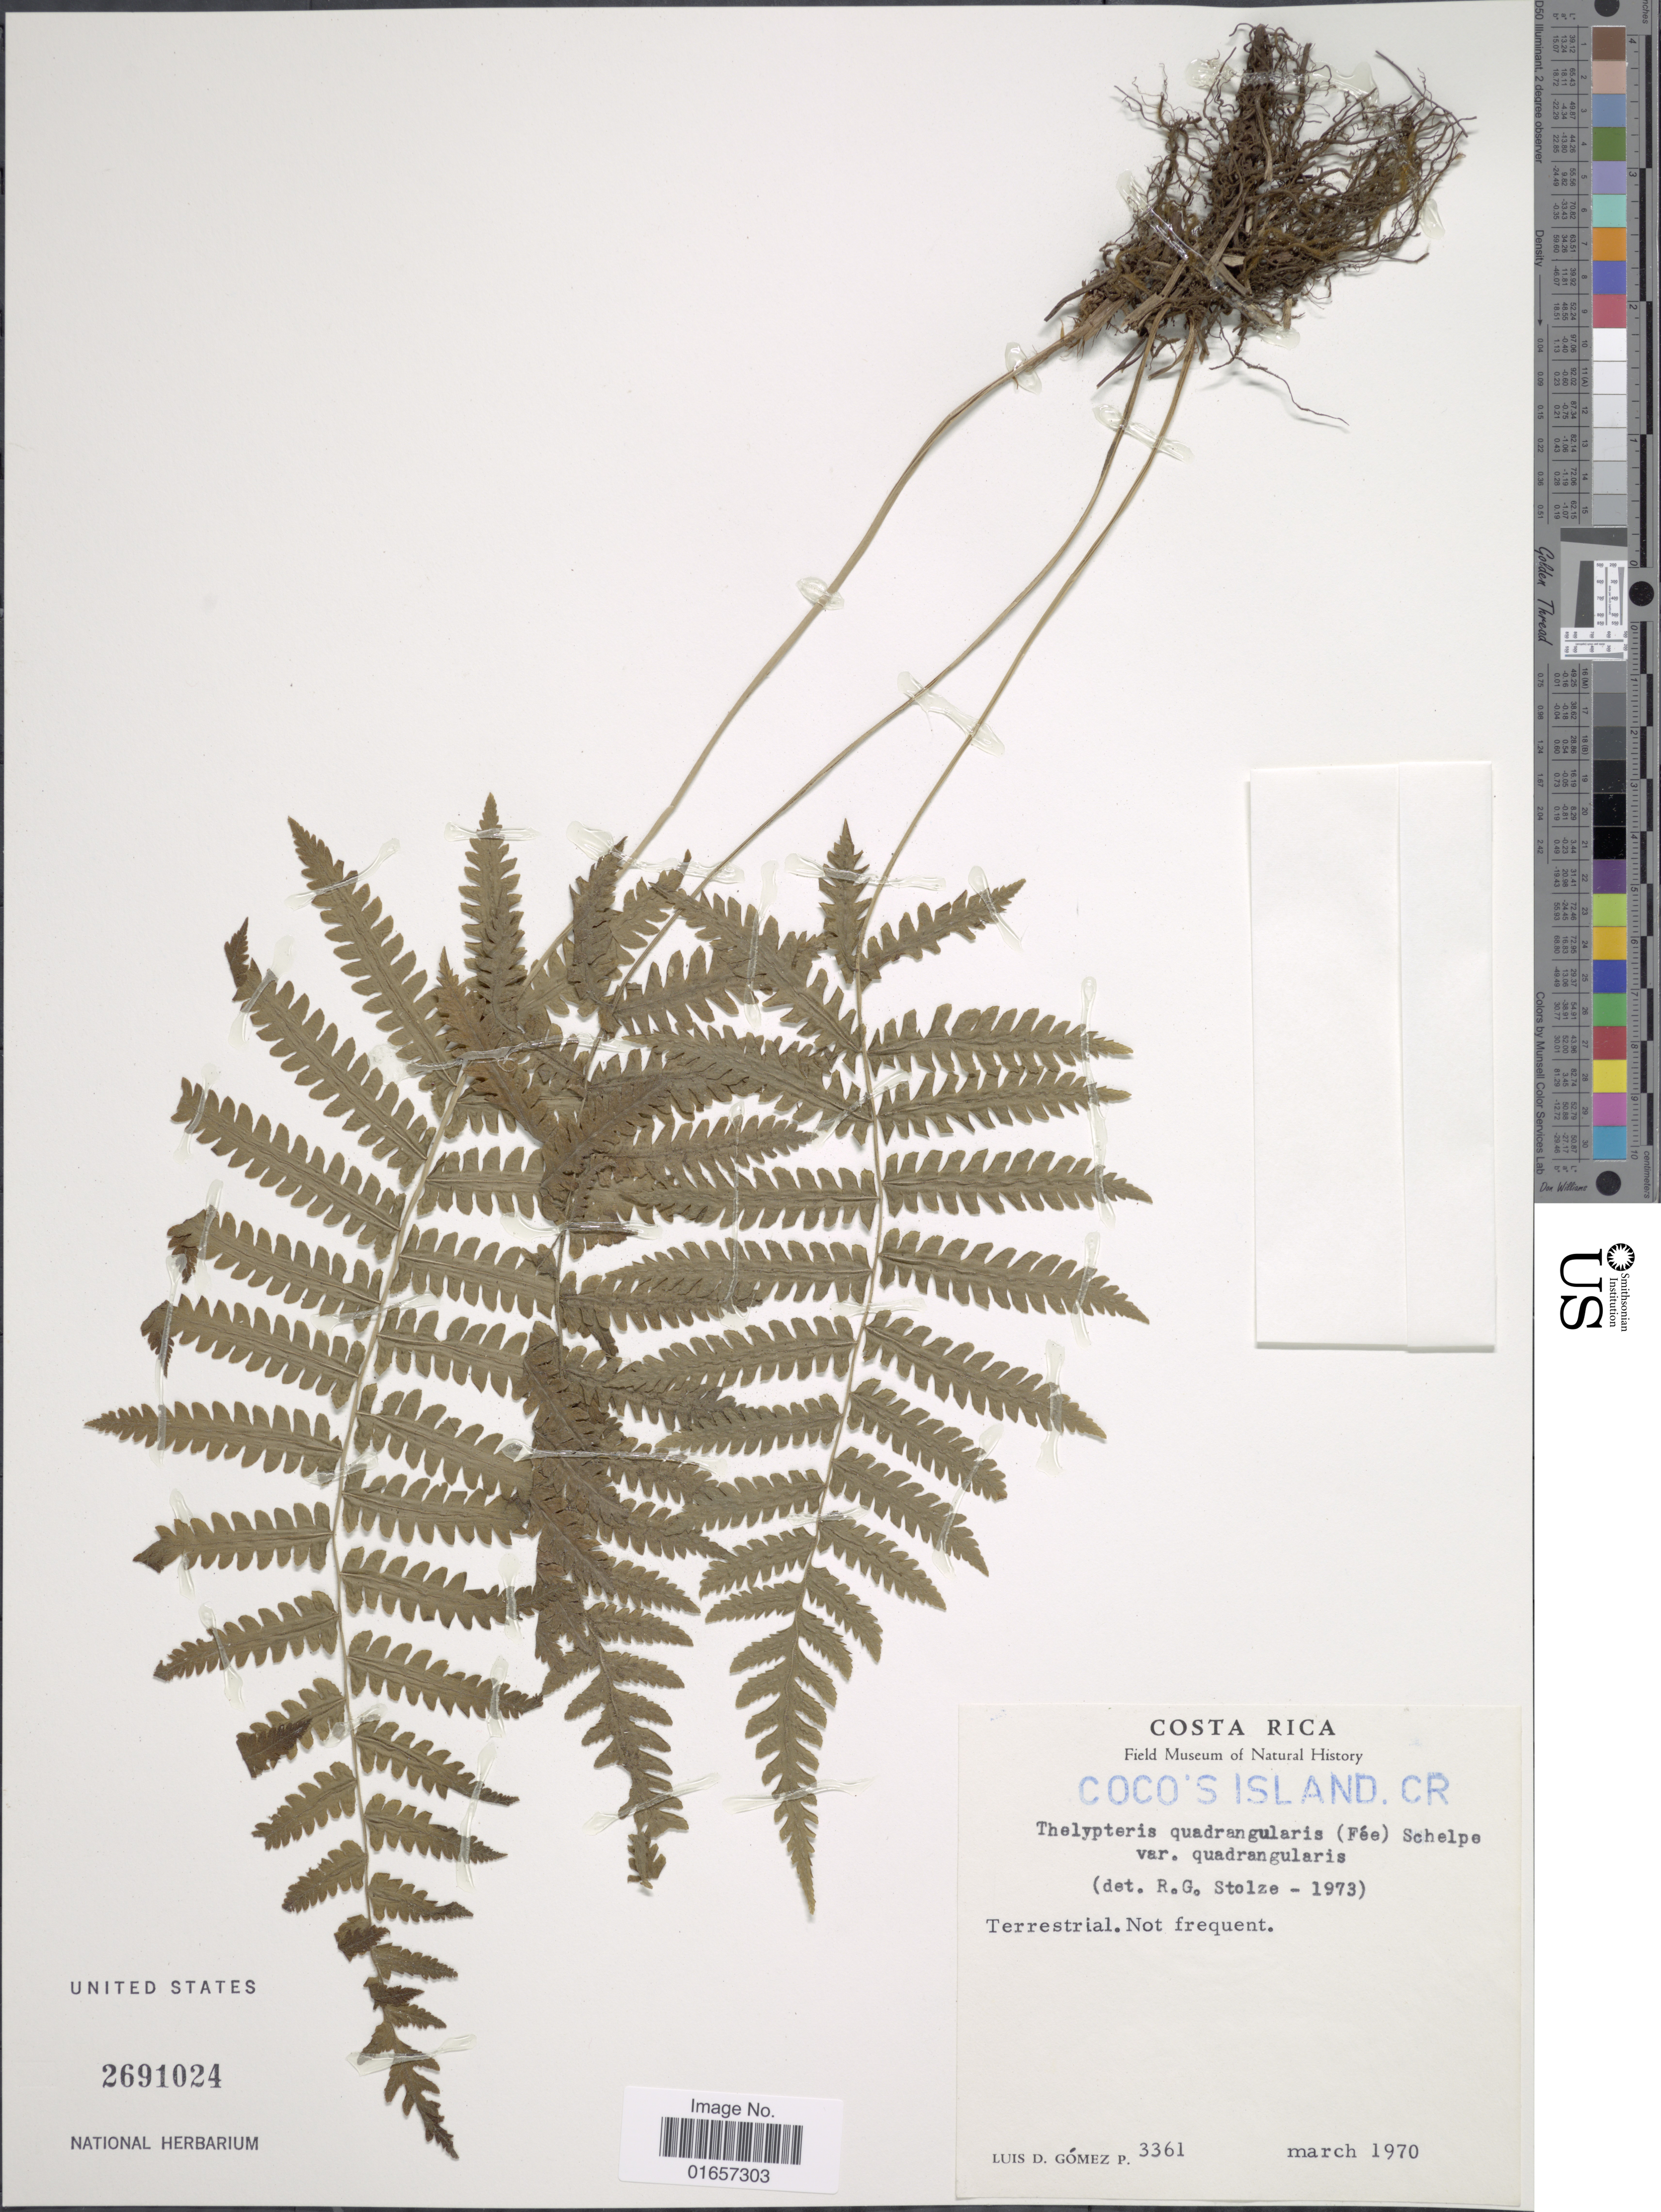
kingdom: Plantae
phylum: Tracheophyta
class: Polypodiopsida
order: Polypodiales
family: Thelypteridaceae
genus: Christella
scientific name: Christella hispidula var. hispidula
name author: (Decne.) Holttum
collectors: L. Gomez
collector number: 3361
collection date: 1970-03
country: Costa Rica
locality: Coco's Island.CR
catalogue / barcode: US 2691024